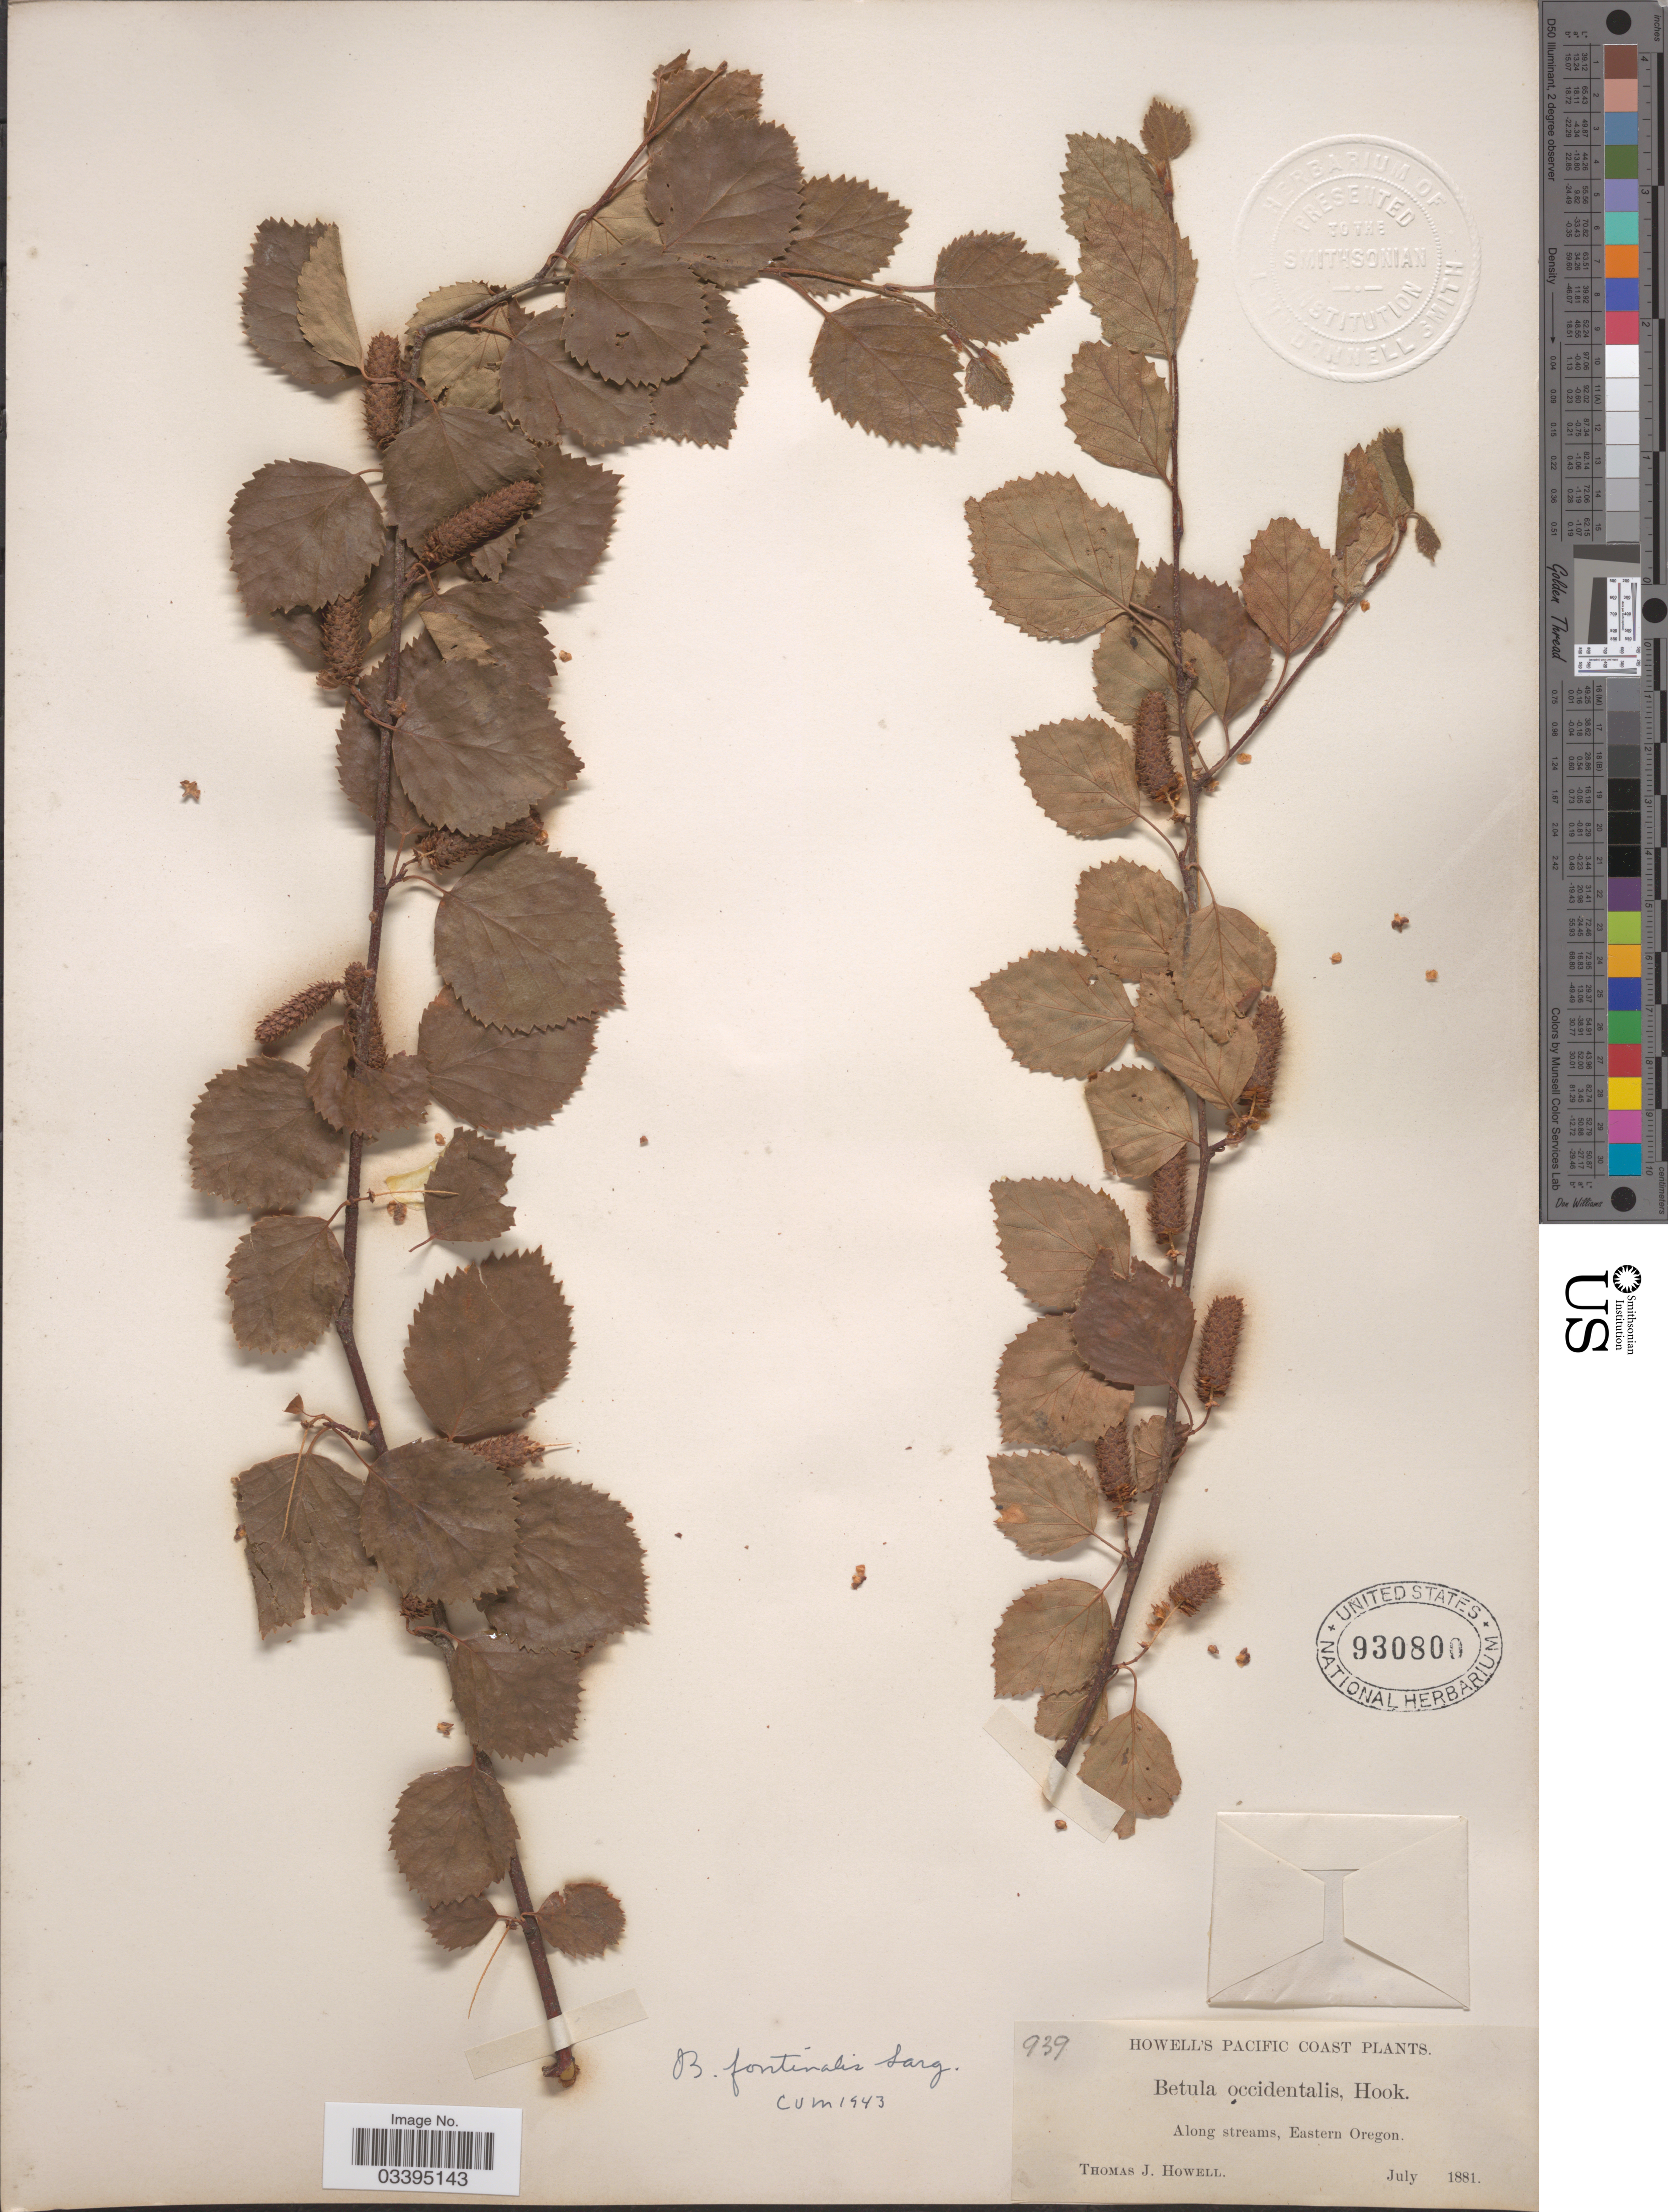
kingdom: Plantae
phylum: Tracheophyta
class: Magnoliopsida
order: Fagales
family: Betulaceae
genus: Betula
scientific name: Betula fontinalis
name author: Sarg.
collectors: T. J. Howell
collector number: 939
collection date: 1881-07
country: United States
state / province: Oregon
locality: Pacific Coast. Eastern Oregon.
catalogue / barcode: US 930800